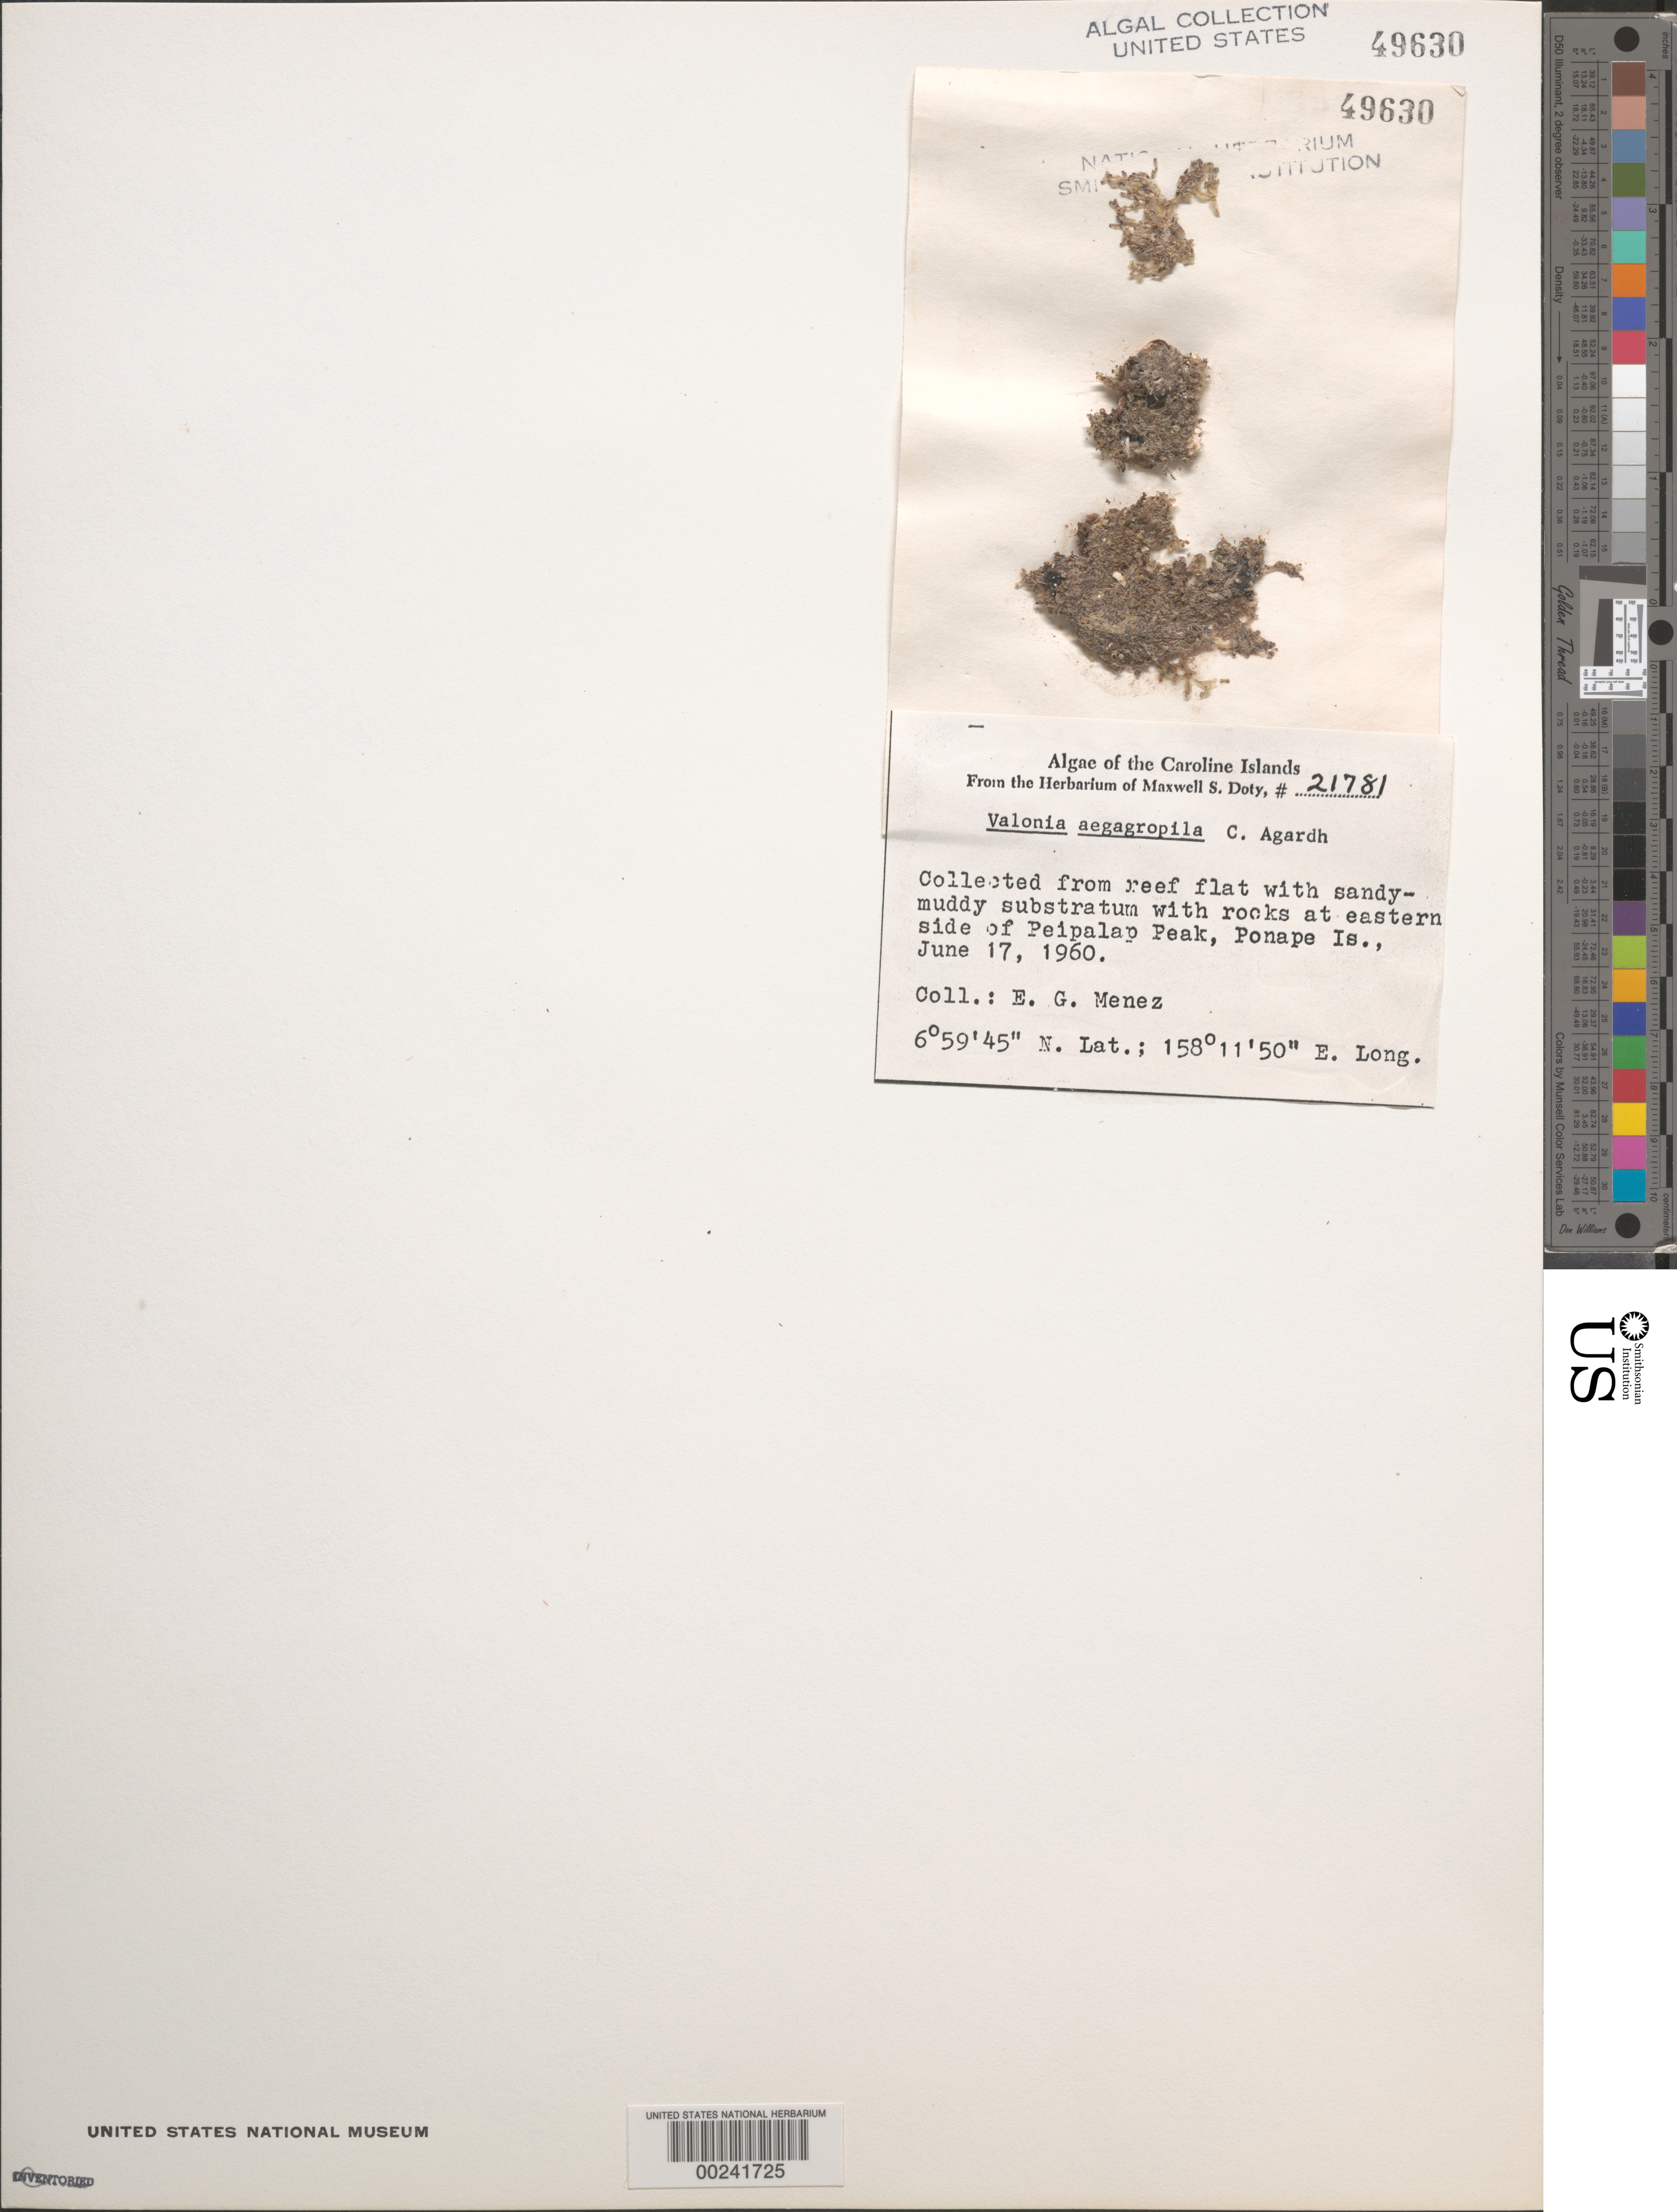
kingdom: Plantae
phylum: Chlorophyta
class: Ulvophyceae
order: Siphonocladales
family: Valoniaceae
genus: Valonia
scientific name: Valonia aegagropila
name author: C. Agardh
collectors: Meñez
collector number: MSD 21781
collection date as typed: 17 Jun 1960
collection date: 1960-06-17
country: Micronesia, Federated States of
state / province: Pohnpei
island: Pohnpei [Ponape]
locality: Peipalap Peak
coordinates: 6 59' 45" N, 158 11' 50" E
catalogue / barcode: US 49630